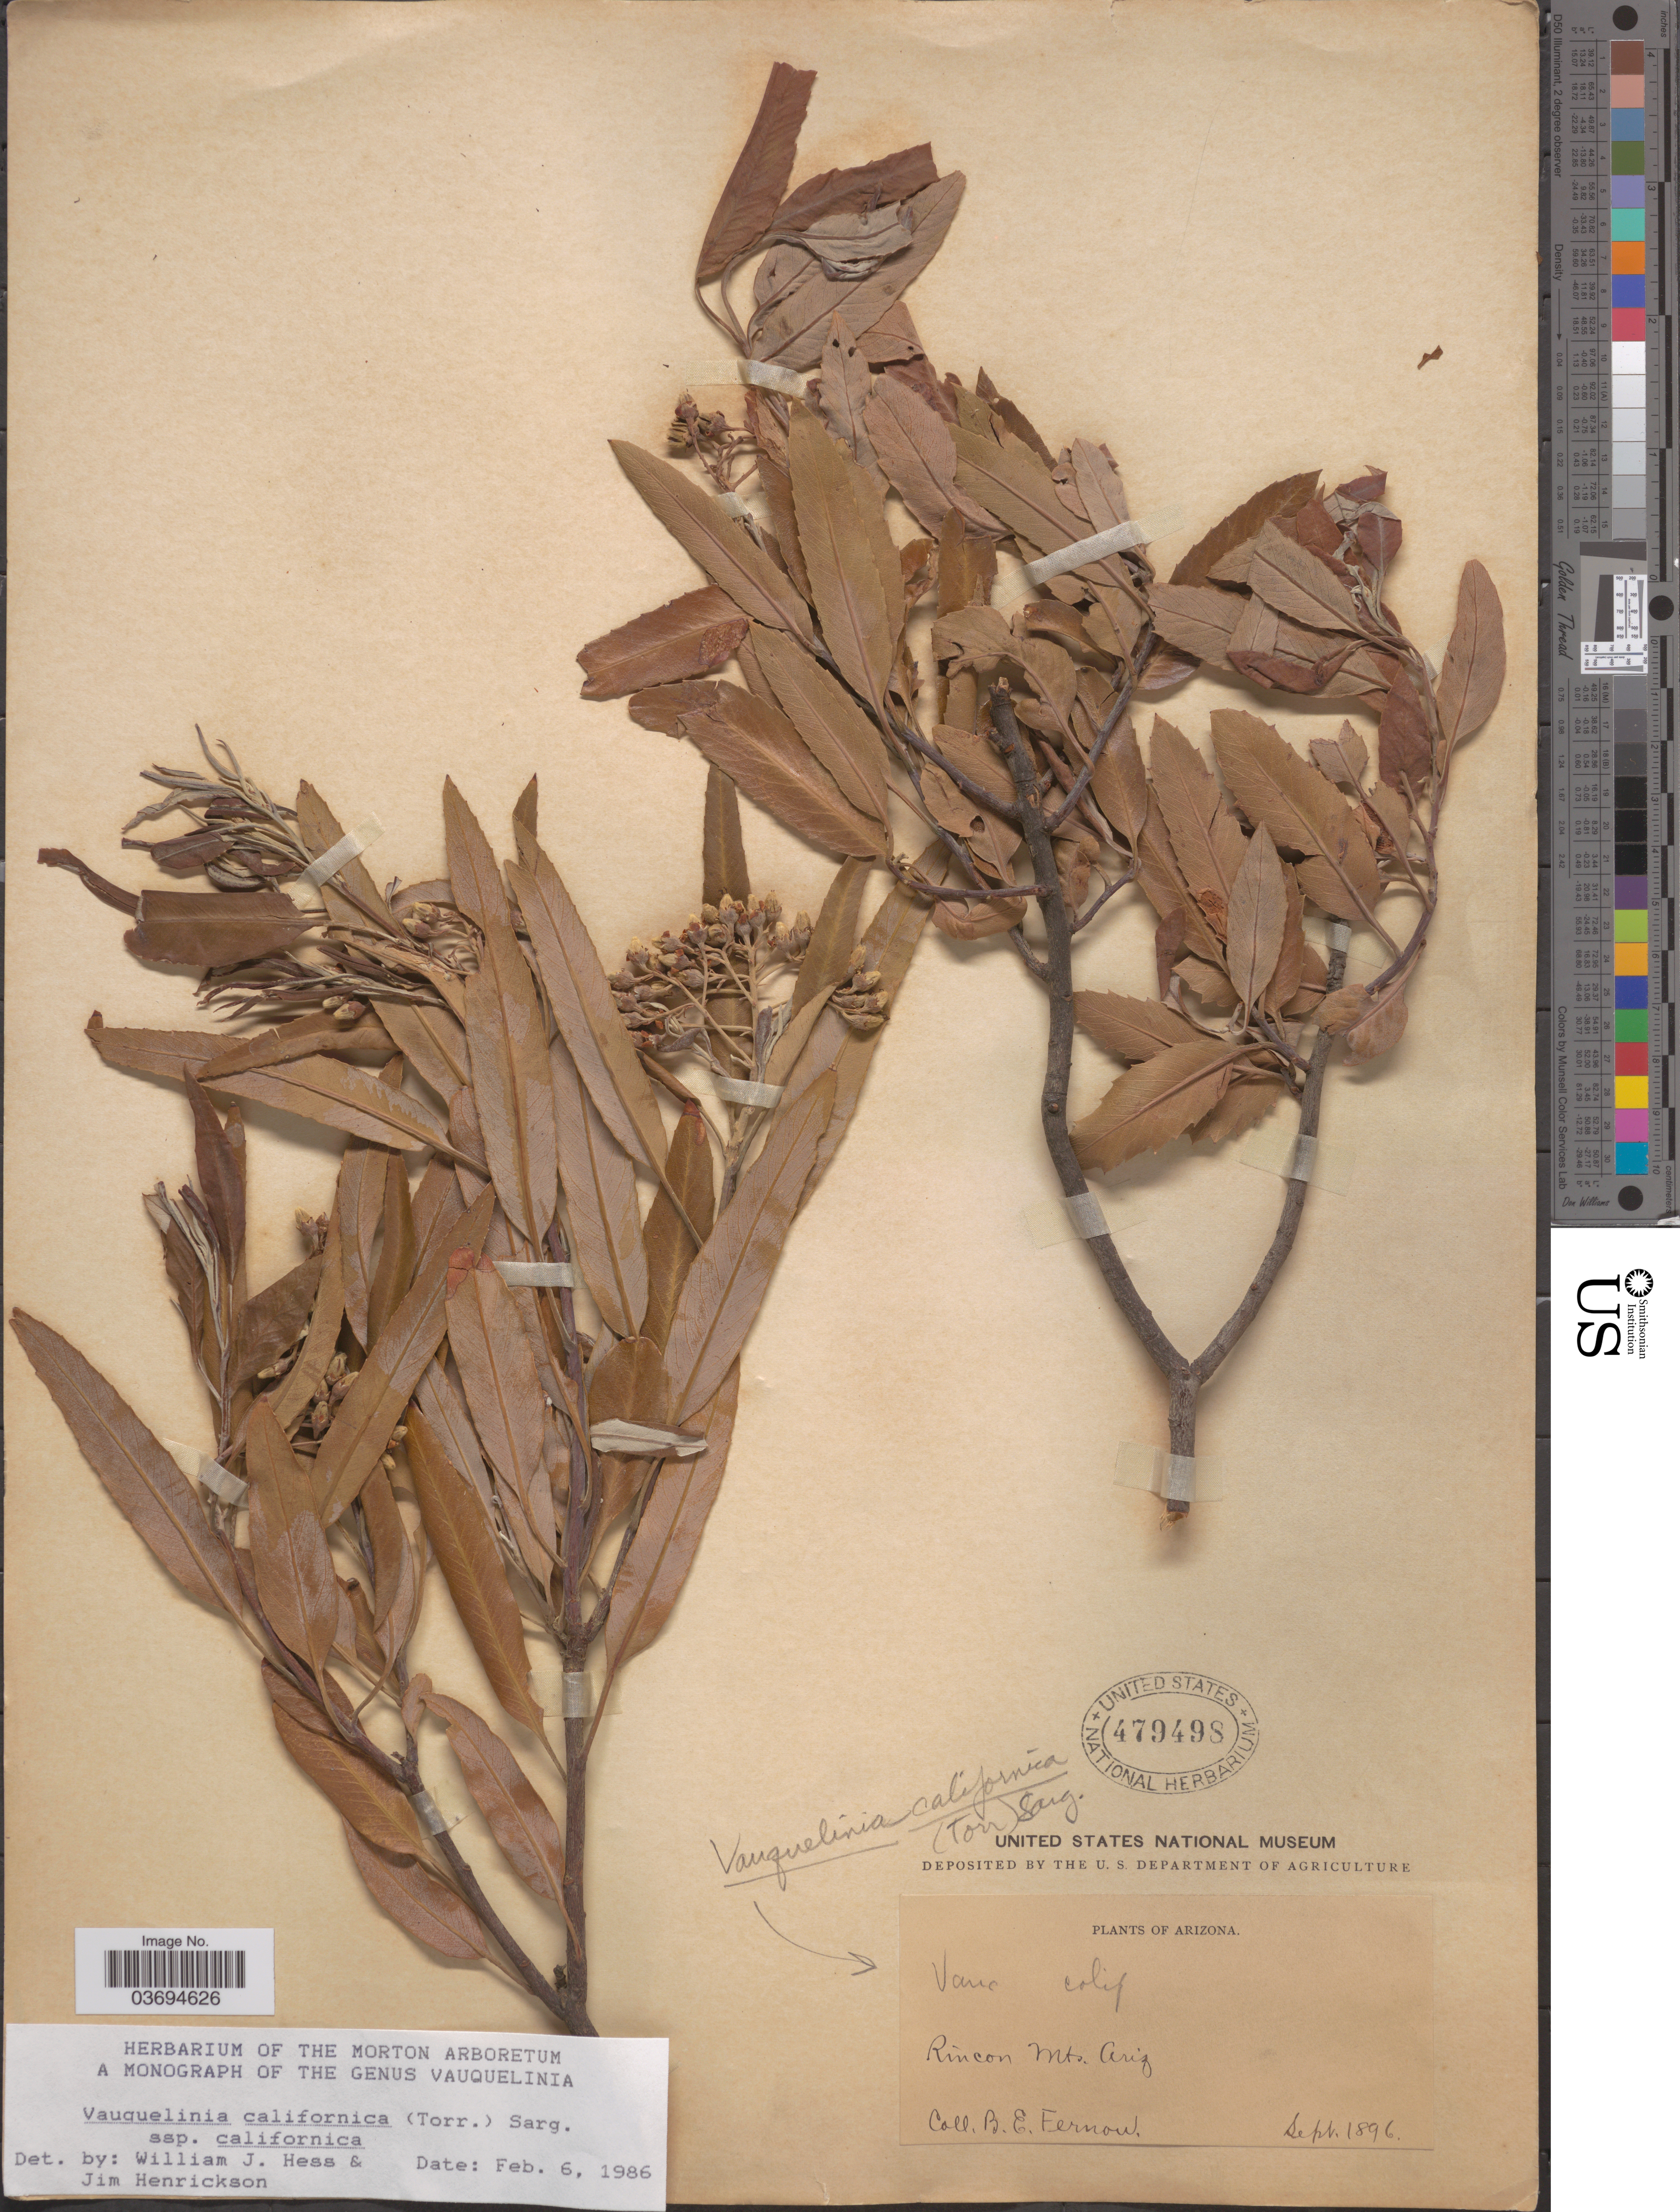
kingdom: Plantae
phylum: Tracheophyta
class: Magnoliopsida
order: Rosales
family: Rosaceae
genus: Vauquelinia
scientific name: Vauquelinia californica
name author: (Torr.) Sarg.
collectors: B. Fernow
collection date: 1896-09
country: United States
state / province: Arizona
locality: Rincon Mts.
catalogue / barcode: US 479498